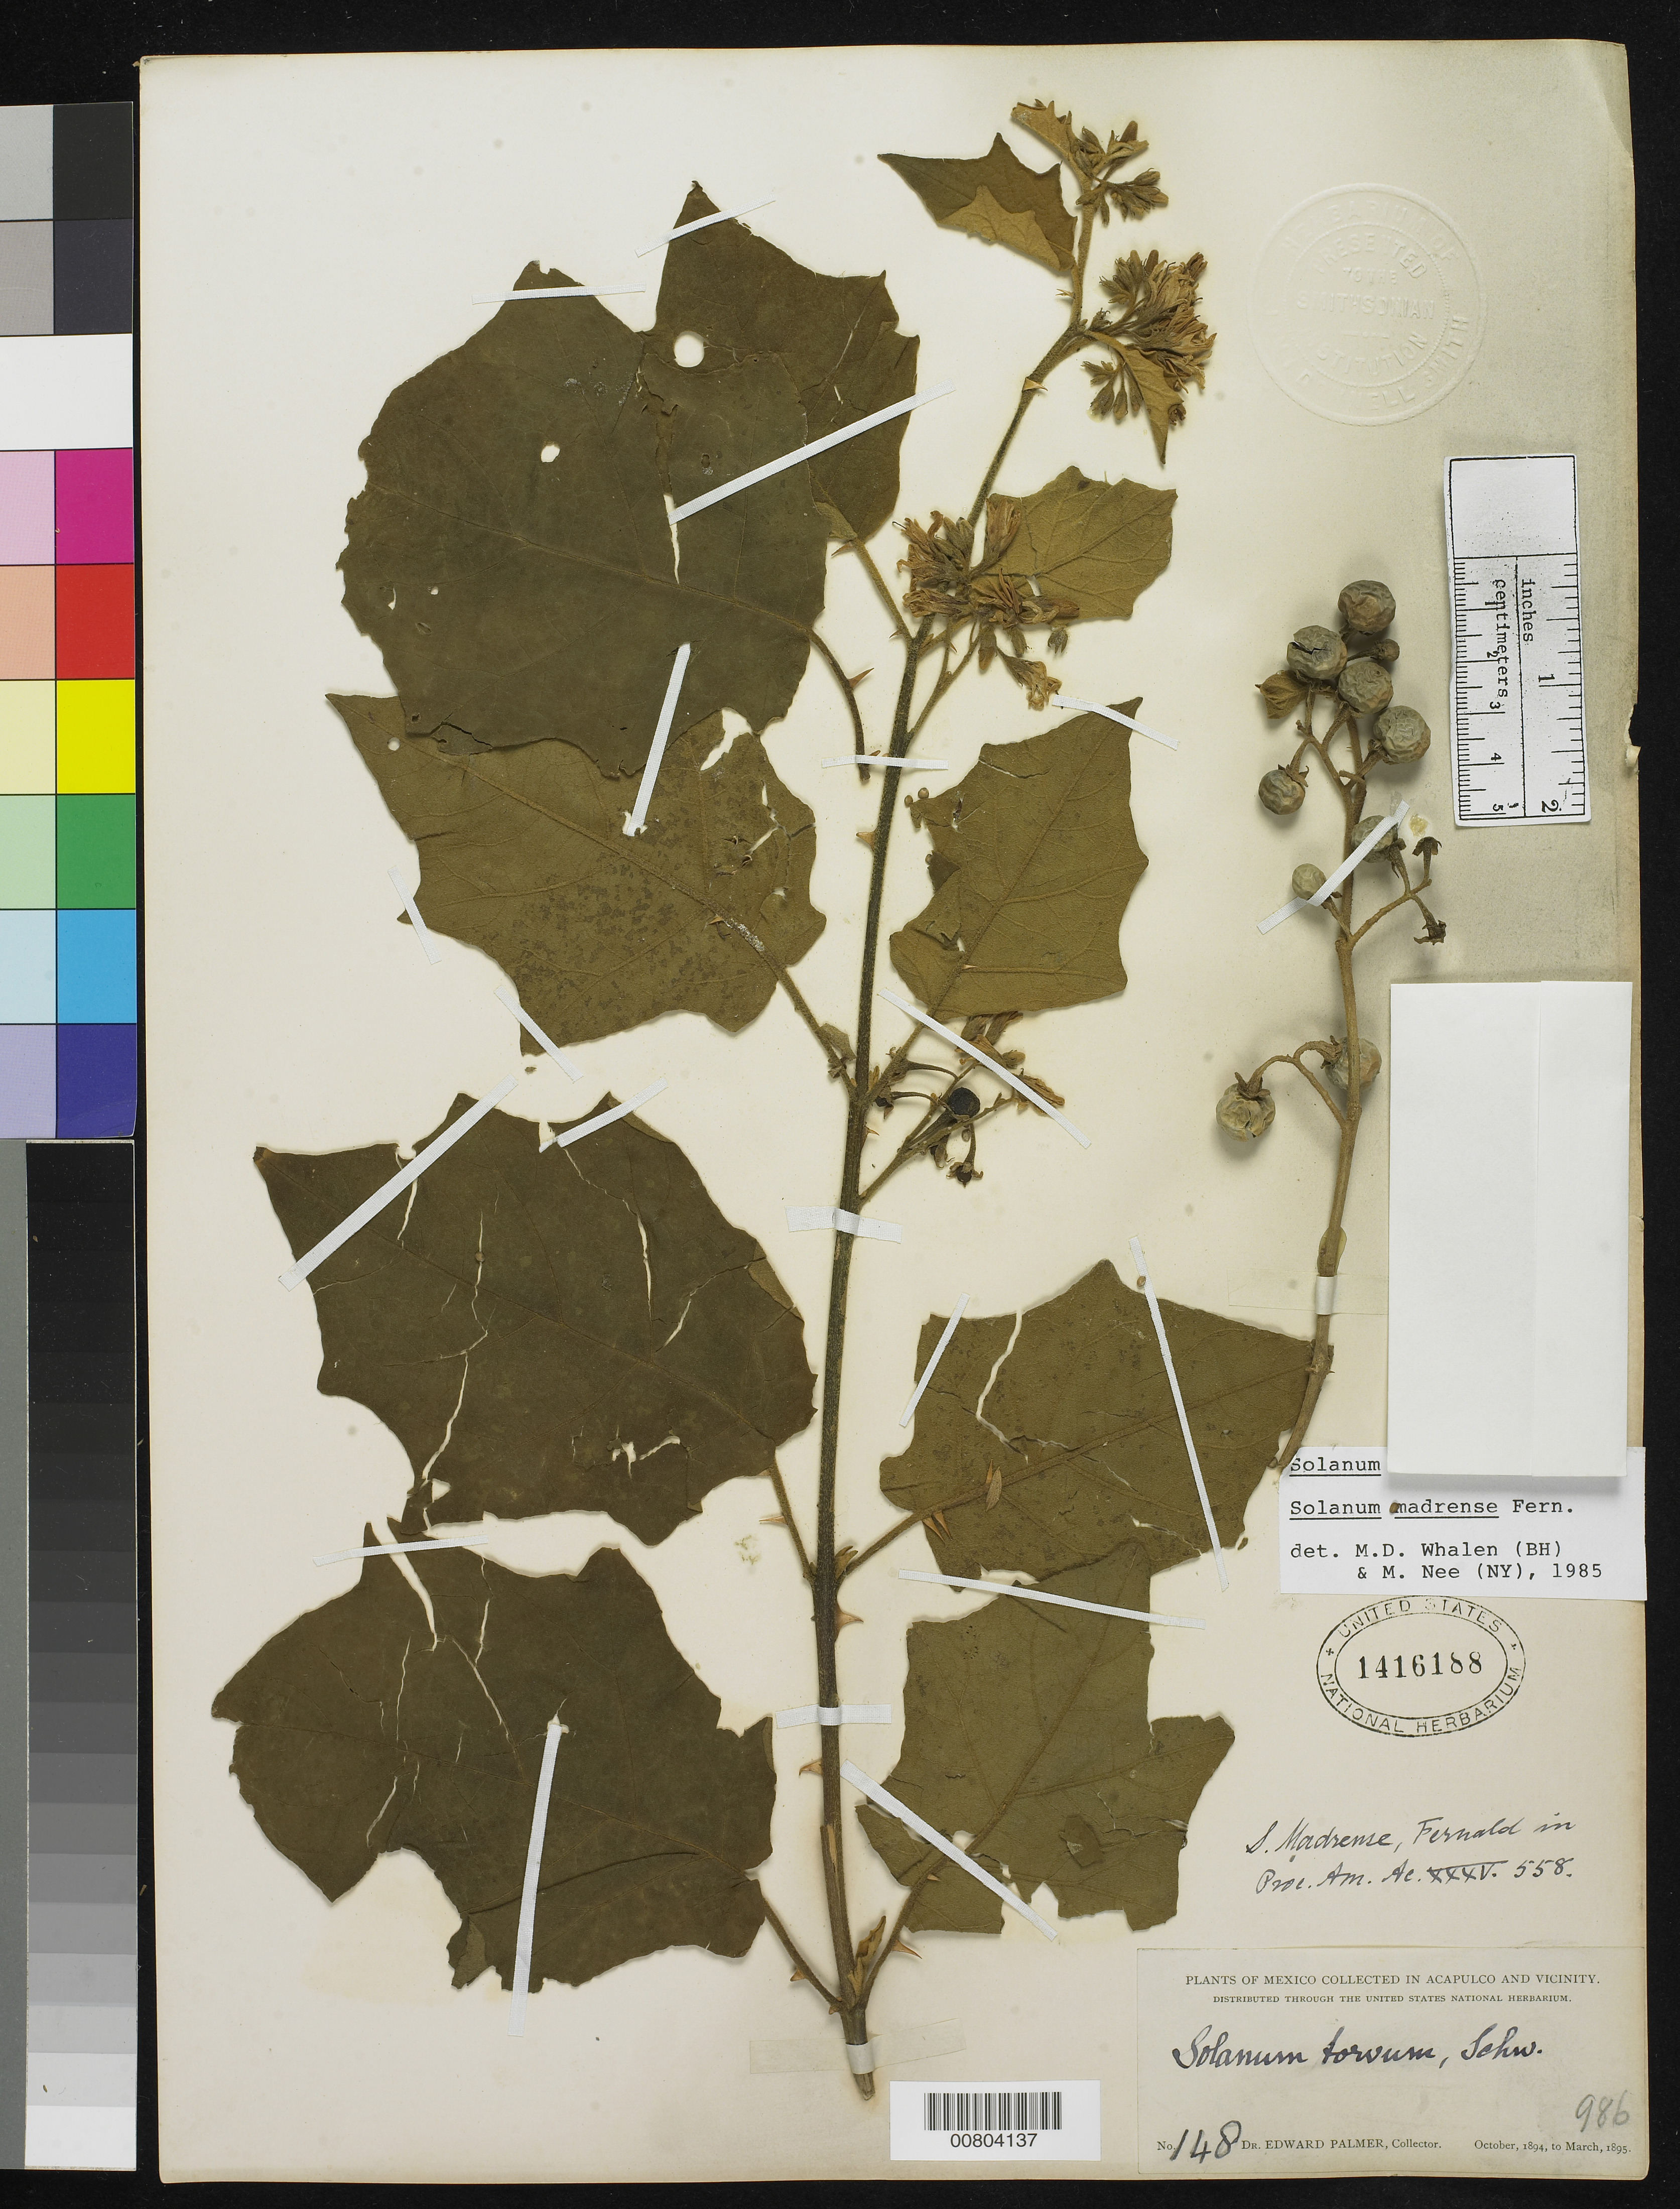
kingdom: Plantae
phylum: Tracheophyta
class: Magnoliopsida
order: Solanales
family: Solanaceae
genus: Solanum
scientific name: Solanum madrense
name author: Fernald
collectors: E. Palmer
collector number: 148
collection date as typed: Oct 1894 to -- Mar 1895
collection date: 1894-10/1895-03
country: Mexico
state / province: Guerrero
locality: Acapulco, Guerrero and vicinity.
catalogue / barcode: US 1416188